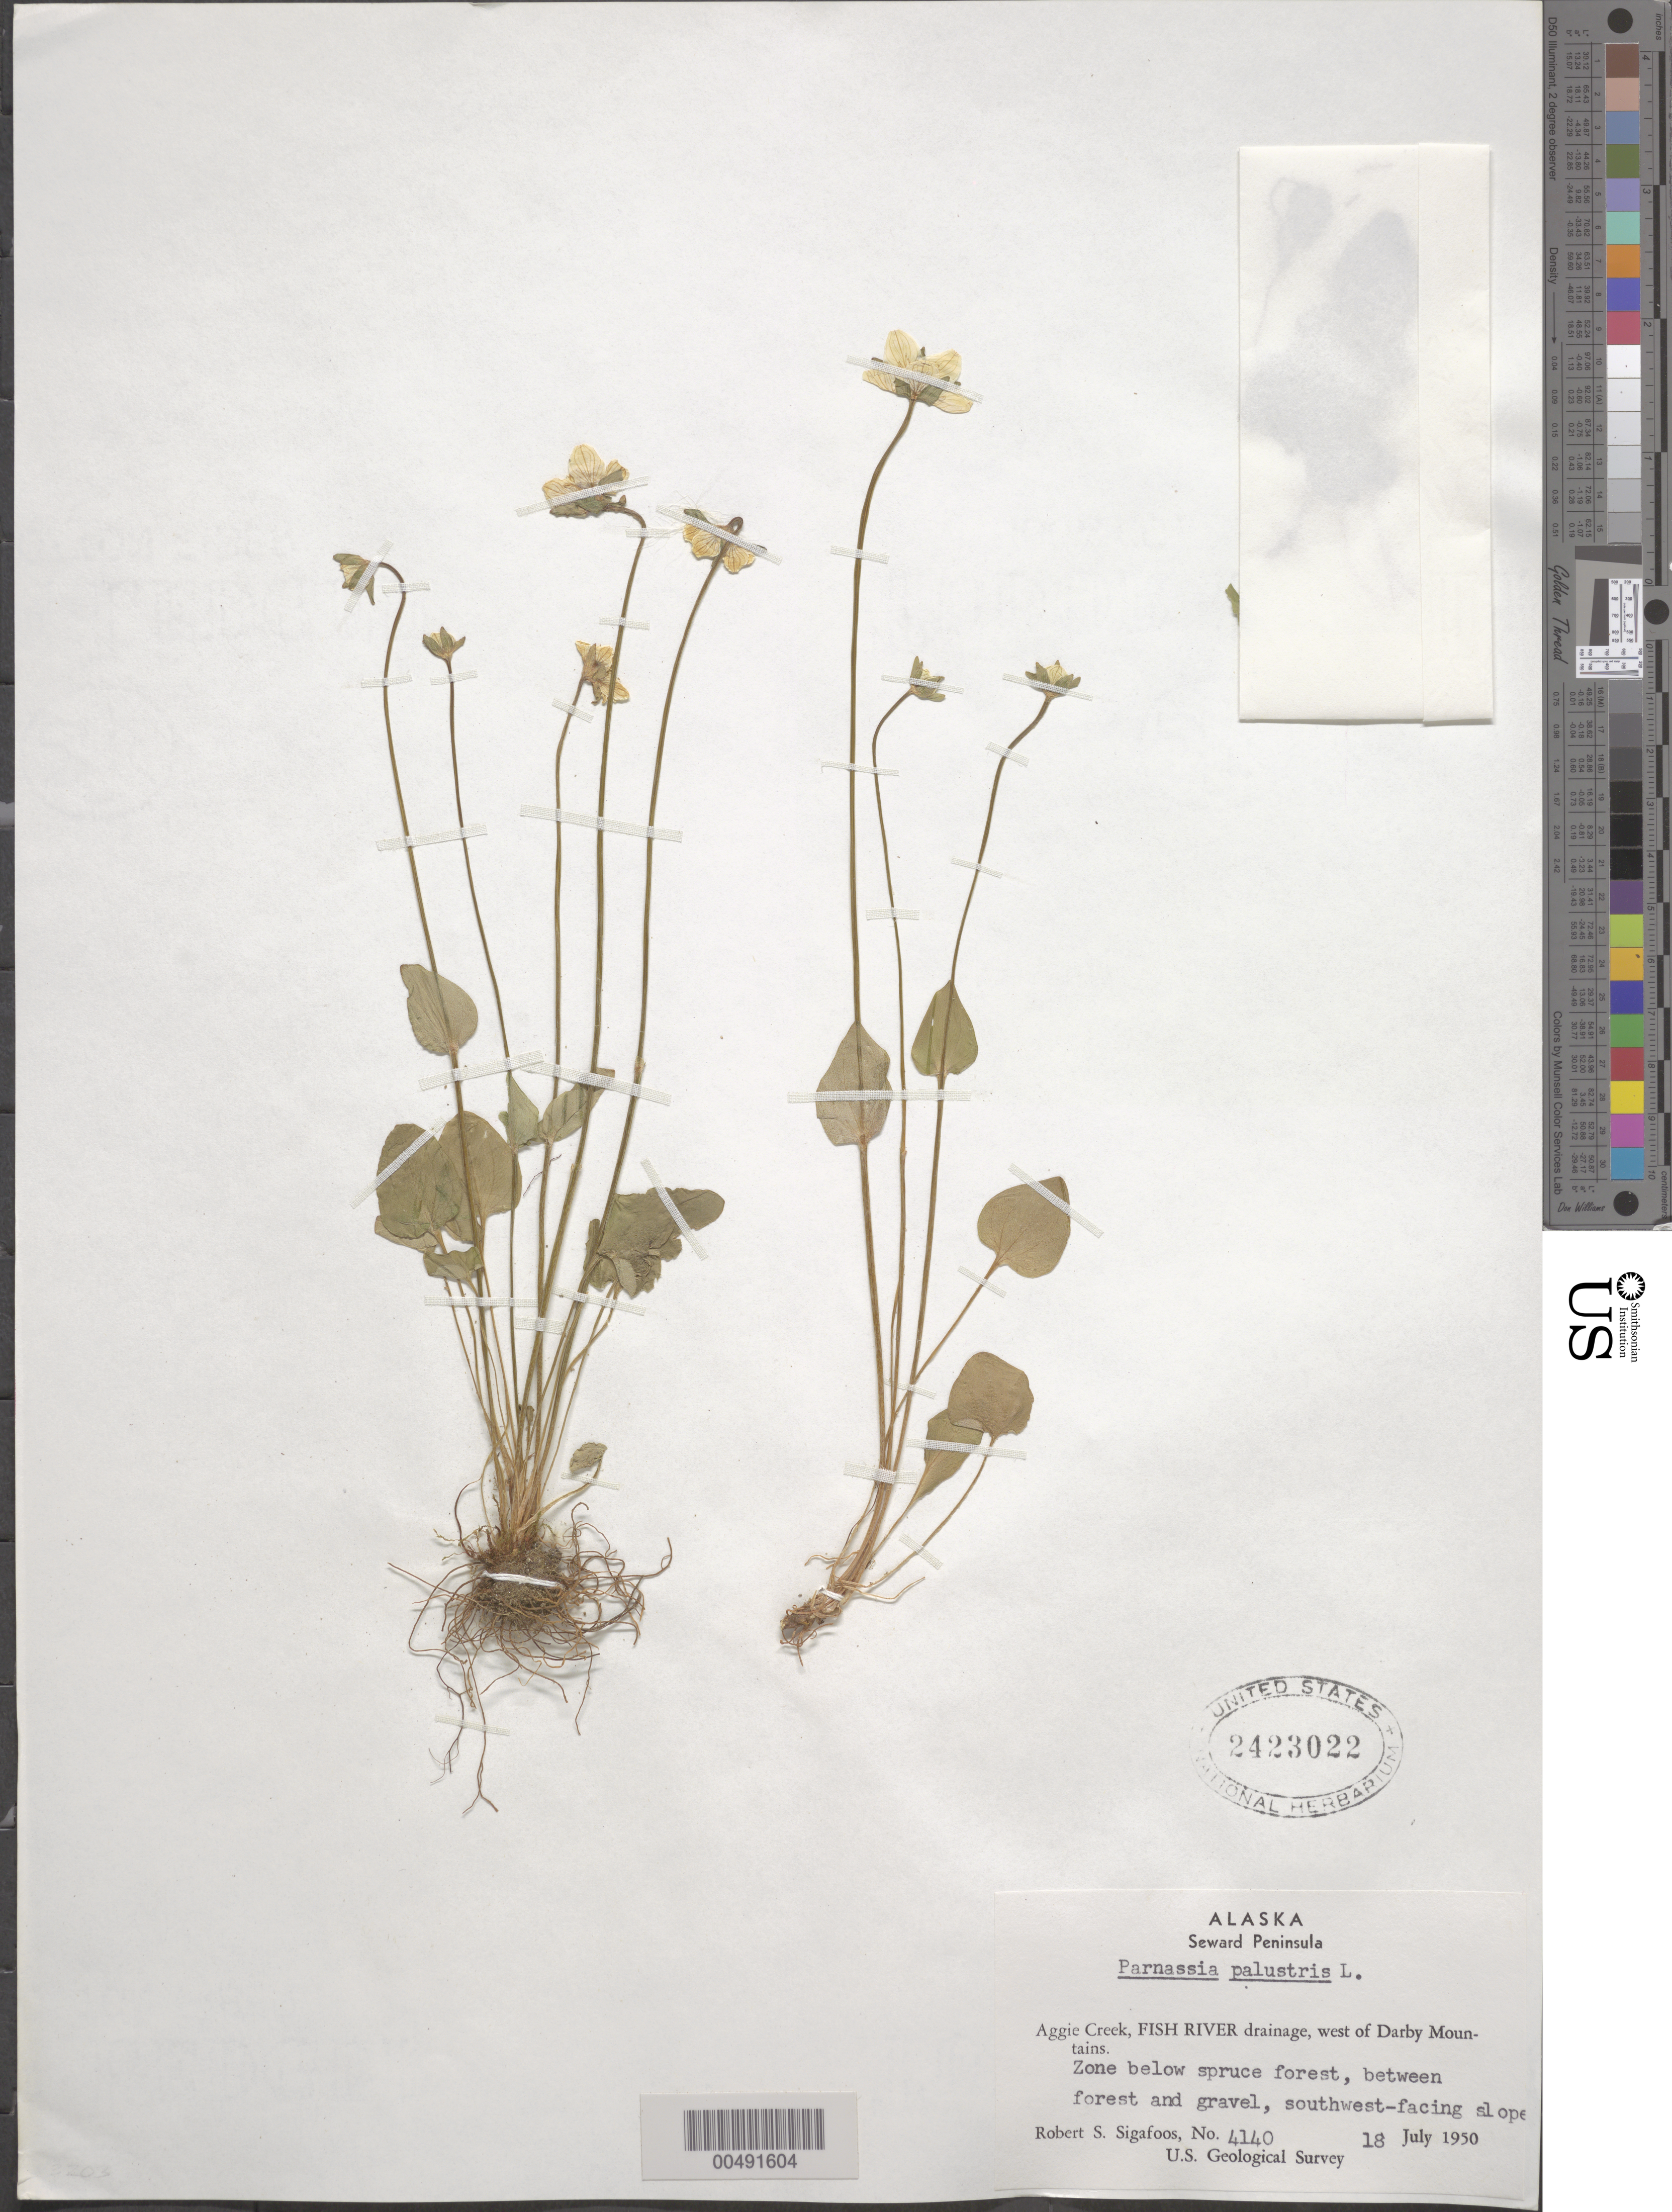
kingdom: Plantae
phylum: Tracheophyta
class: Magnoliopsida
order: Celastrales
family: Parnassiaceae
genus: Parnassia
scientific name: Parnassia palustris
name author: L.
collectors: R. Sigafoos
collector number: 4140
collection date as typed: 18 Jul 1950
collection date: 1950-07-18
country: United States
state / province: Alaska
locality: Seward Peninsula, west of Darby Mountains, Fish River Drainage, Aggie Creek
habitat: zone below spruce forest, between forest and gravel, south-west facing slope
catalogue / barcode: US 2423022